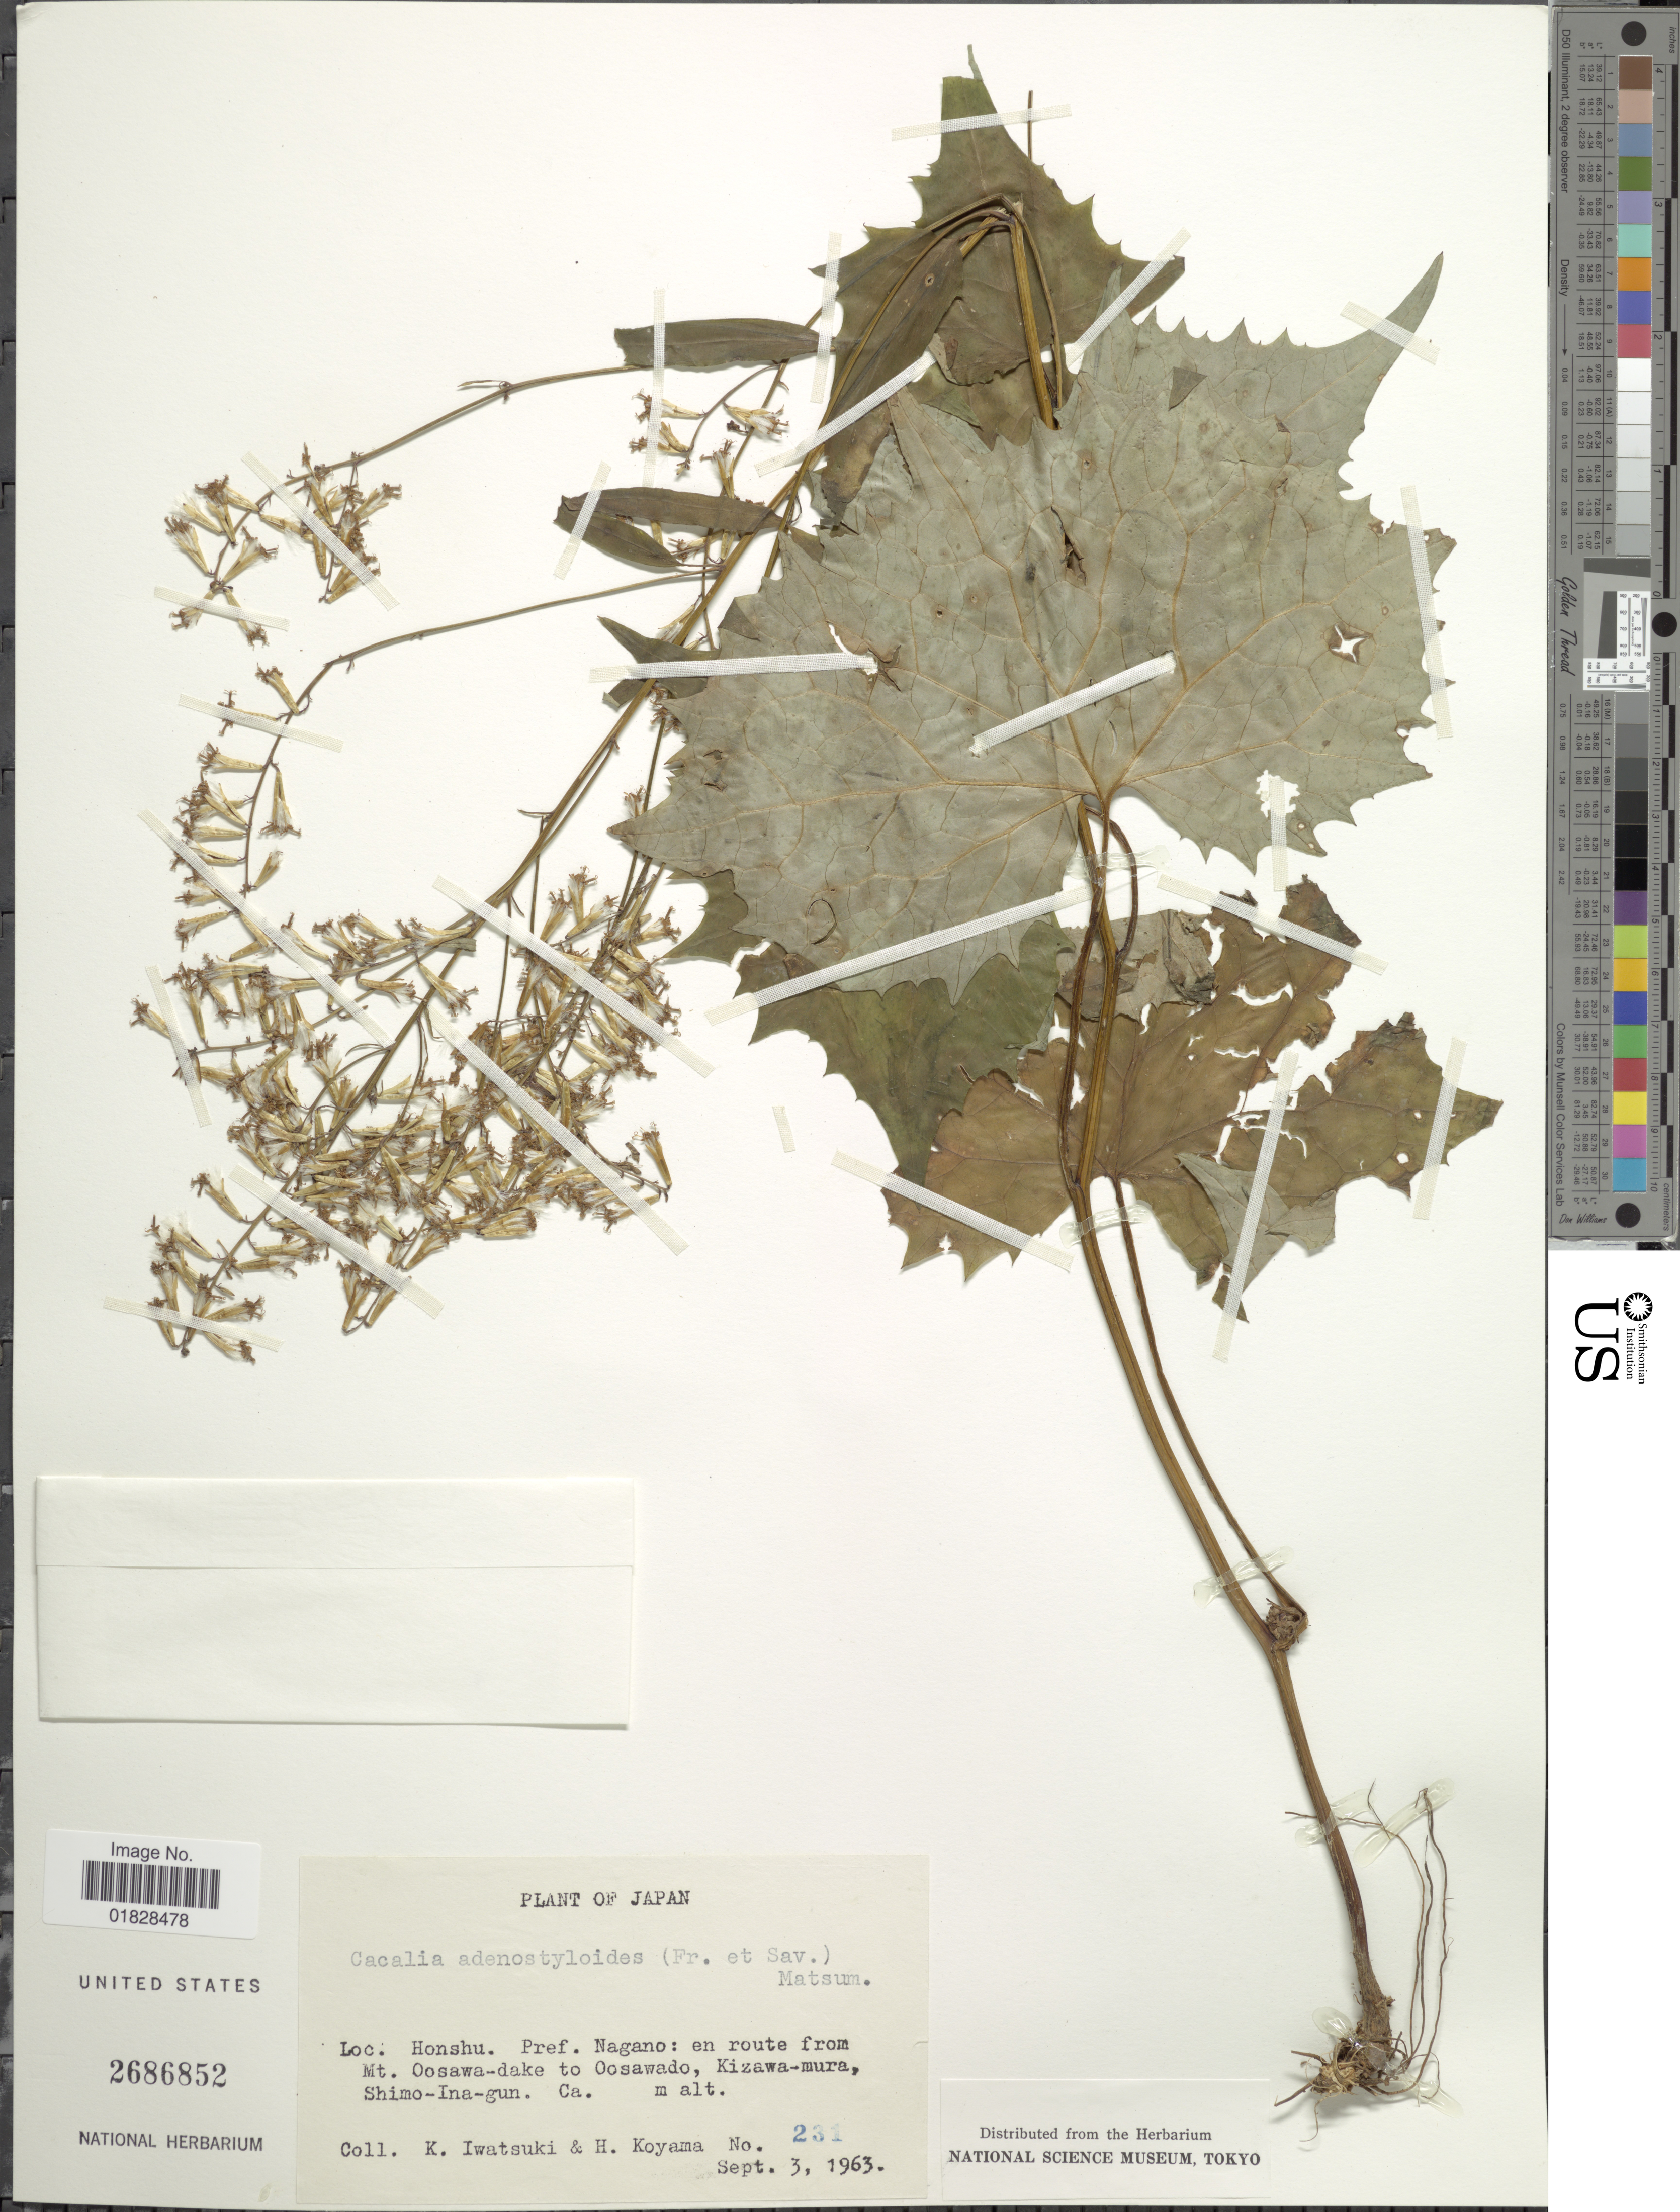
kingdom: Plantae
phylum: Tracheophyta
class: Magnoliopsida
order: Asterales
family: Asteraceae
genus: Parasenecio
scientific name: Parasenecio adenostyloides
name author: (Franch.) Sav. ex Maxim.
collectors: K. Iwatsuki & H. Koyama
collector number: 231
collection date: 1963-09-03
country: Japan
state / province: Nagano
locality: Honshu. Pref. Nagano: en route from Mt. Oosawa-dake to Oosawado, Kizawa-mura, Shimo-Ina-gun.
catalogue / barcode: US 2686852